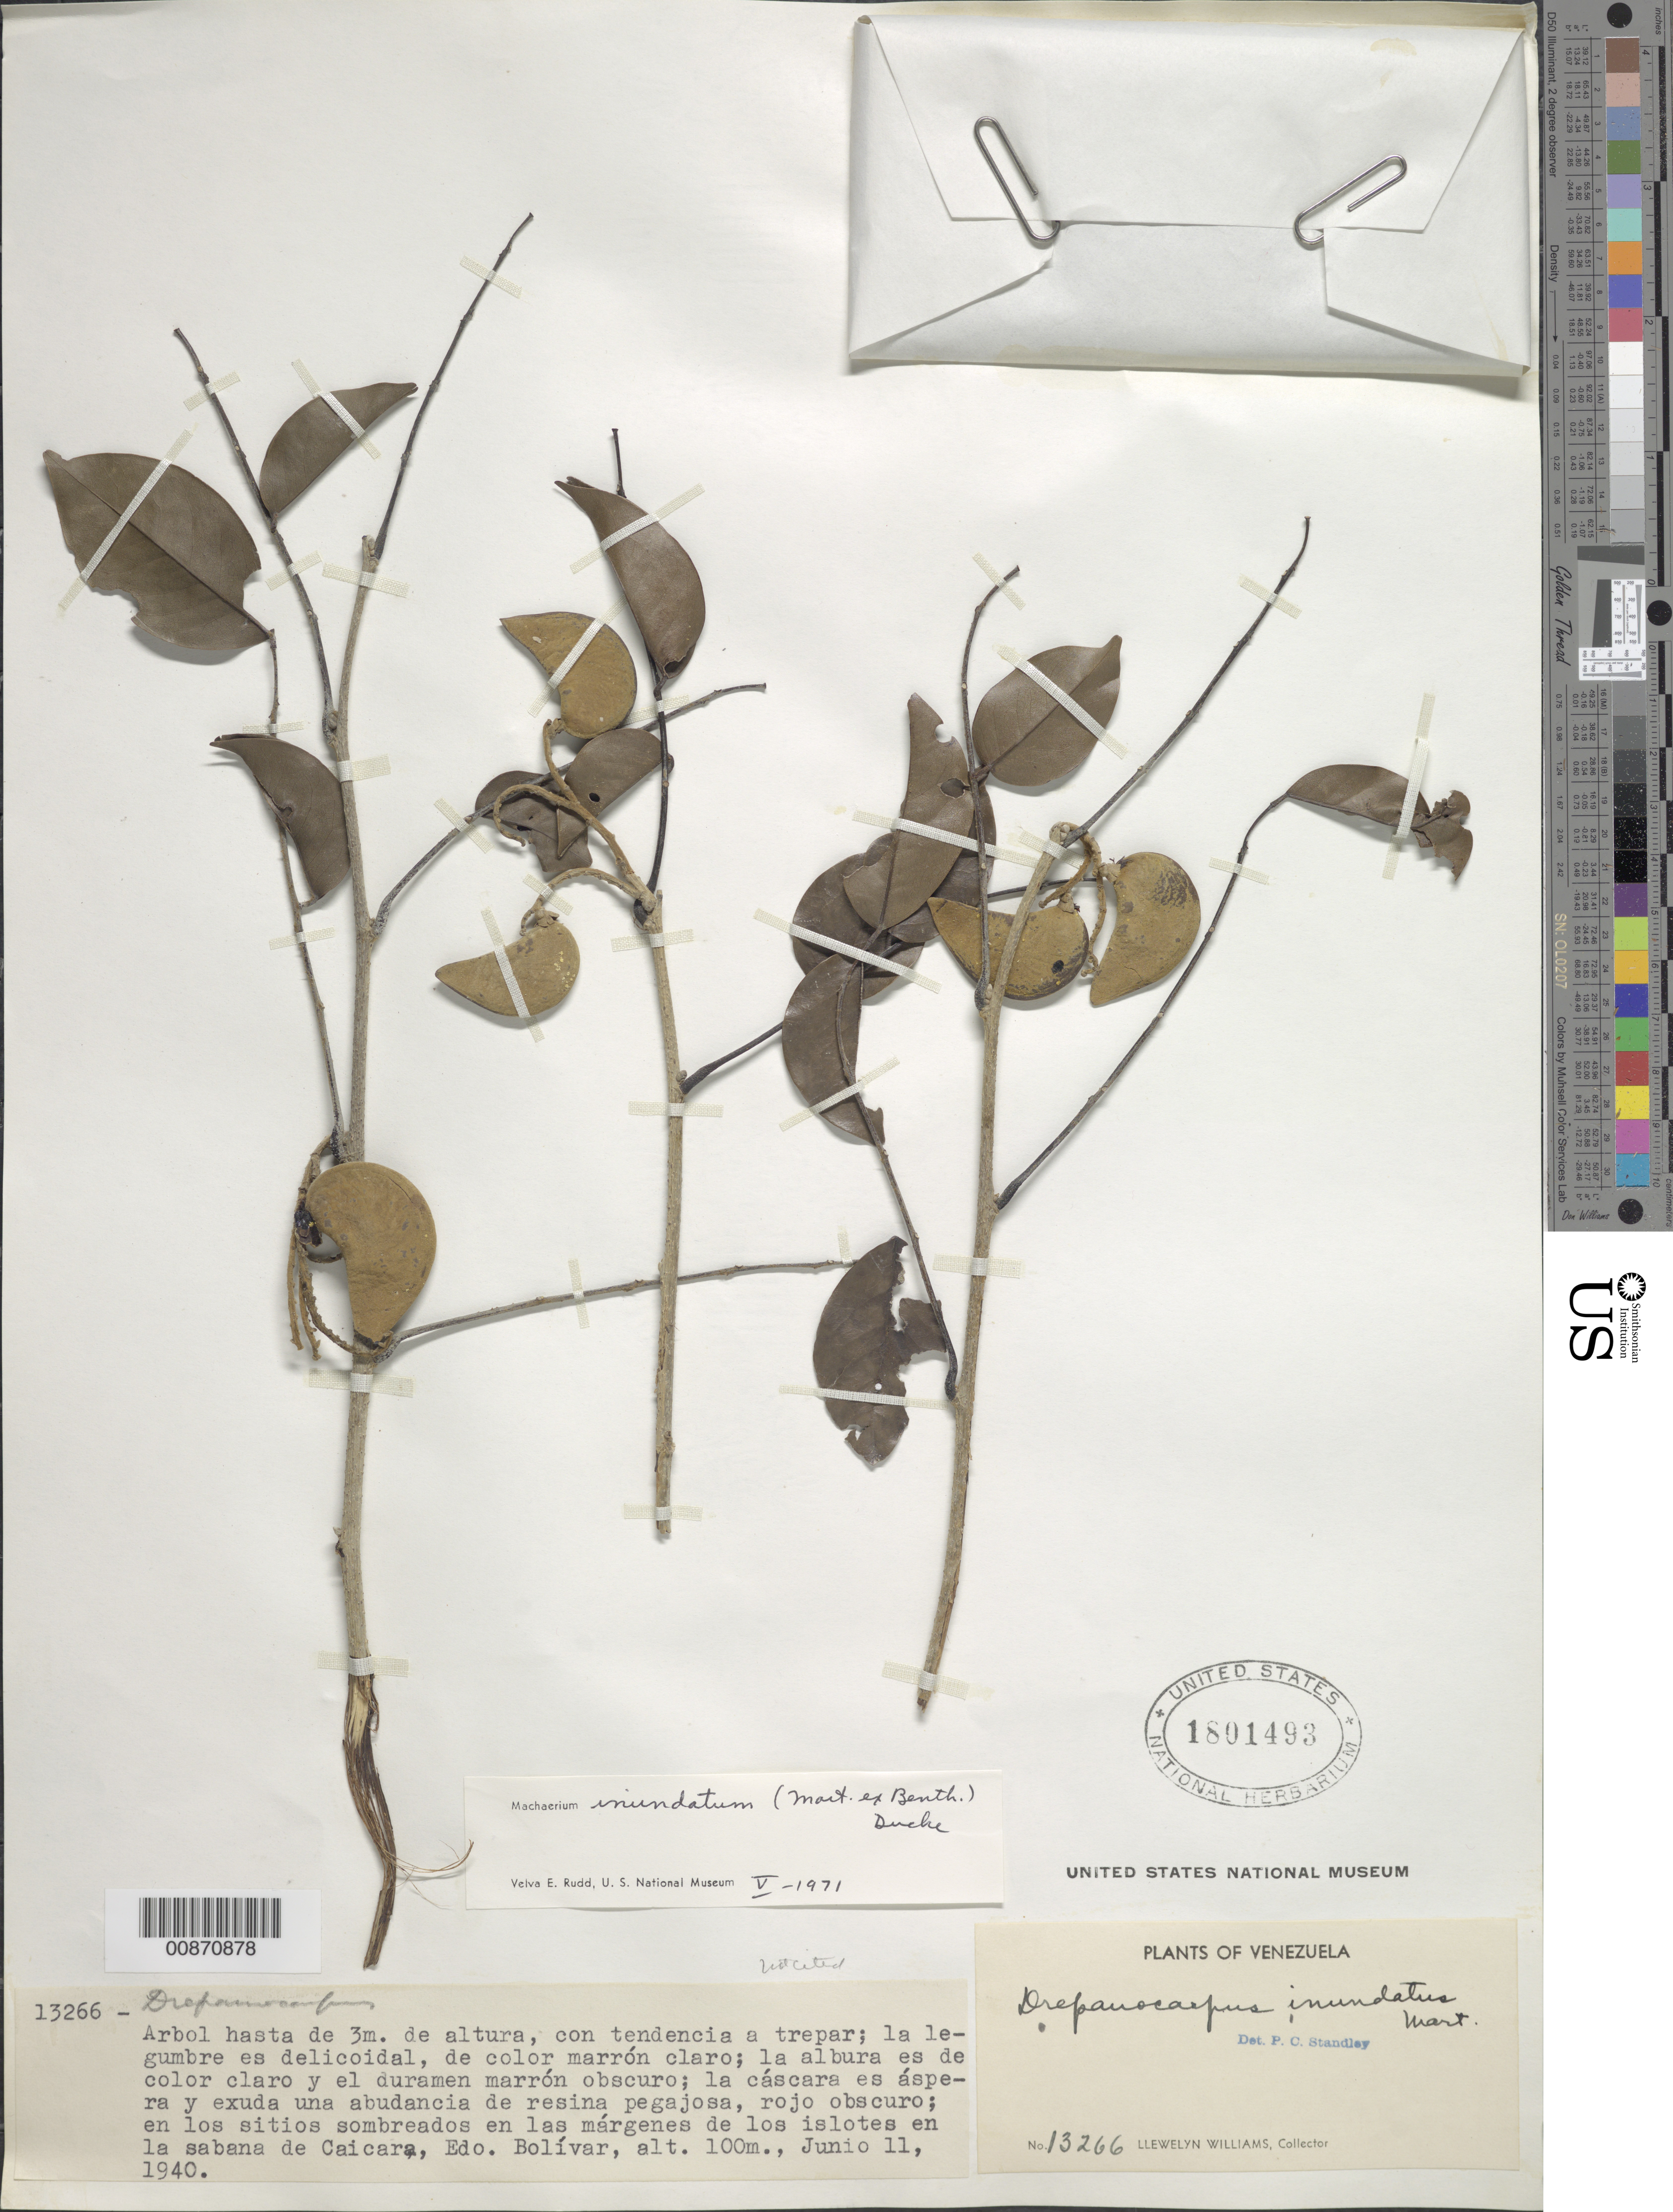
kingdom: Plantae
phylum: Tracheophyta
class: Magnoliopsida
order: Fabales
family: Fabaceae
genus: Machaerium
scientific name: Machaerium inundatum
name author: (Mart. ex Benth.) Ducke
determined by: Rudd, V. E.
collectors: Ll. Williams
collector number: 13266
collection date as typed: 11-Jun-40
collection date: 1940-06-11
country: Venezuela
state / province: Bolívar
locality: Caicara, Medio Orinoco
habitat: Sitios sombreados en las margenes de los islotes en la sabana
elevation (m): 100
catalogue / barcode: US 1801493